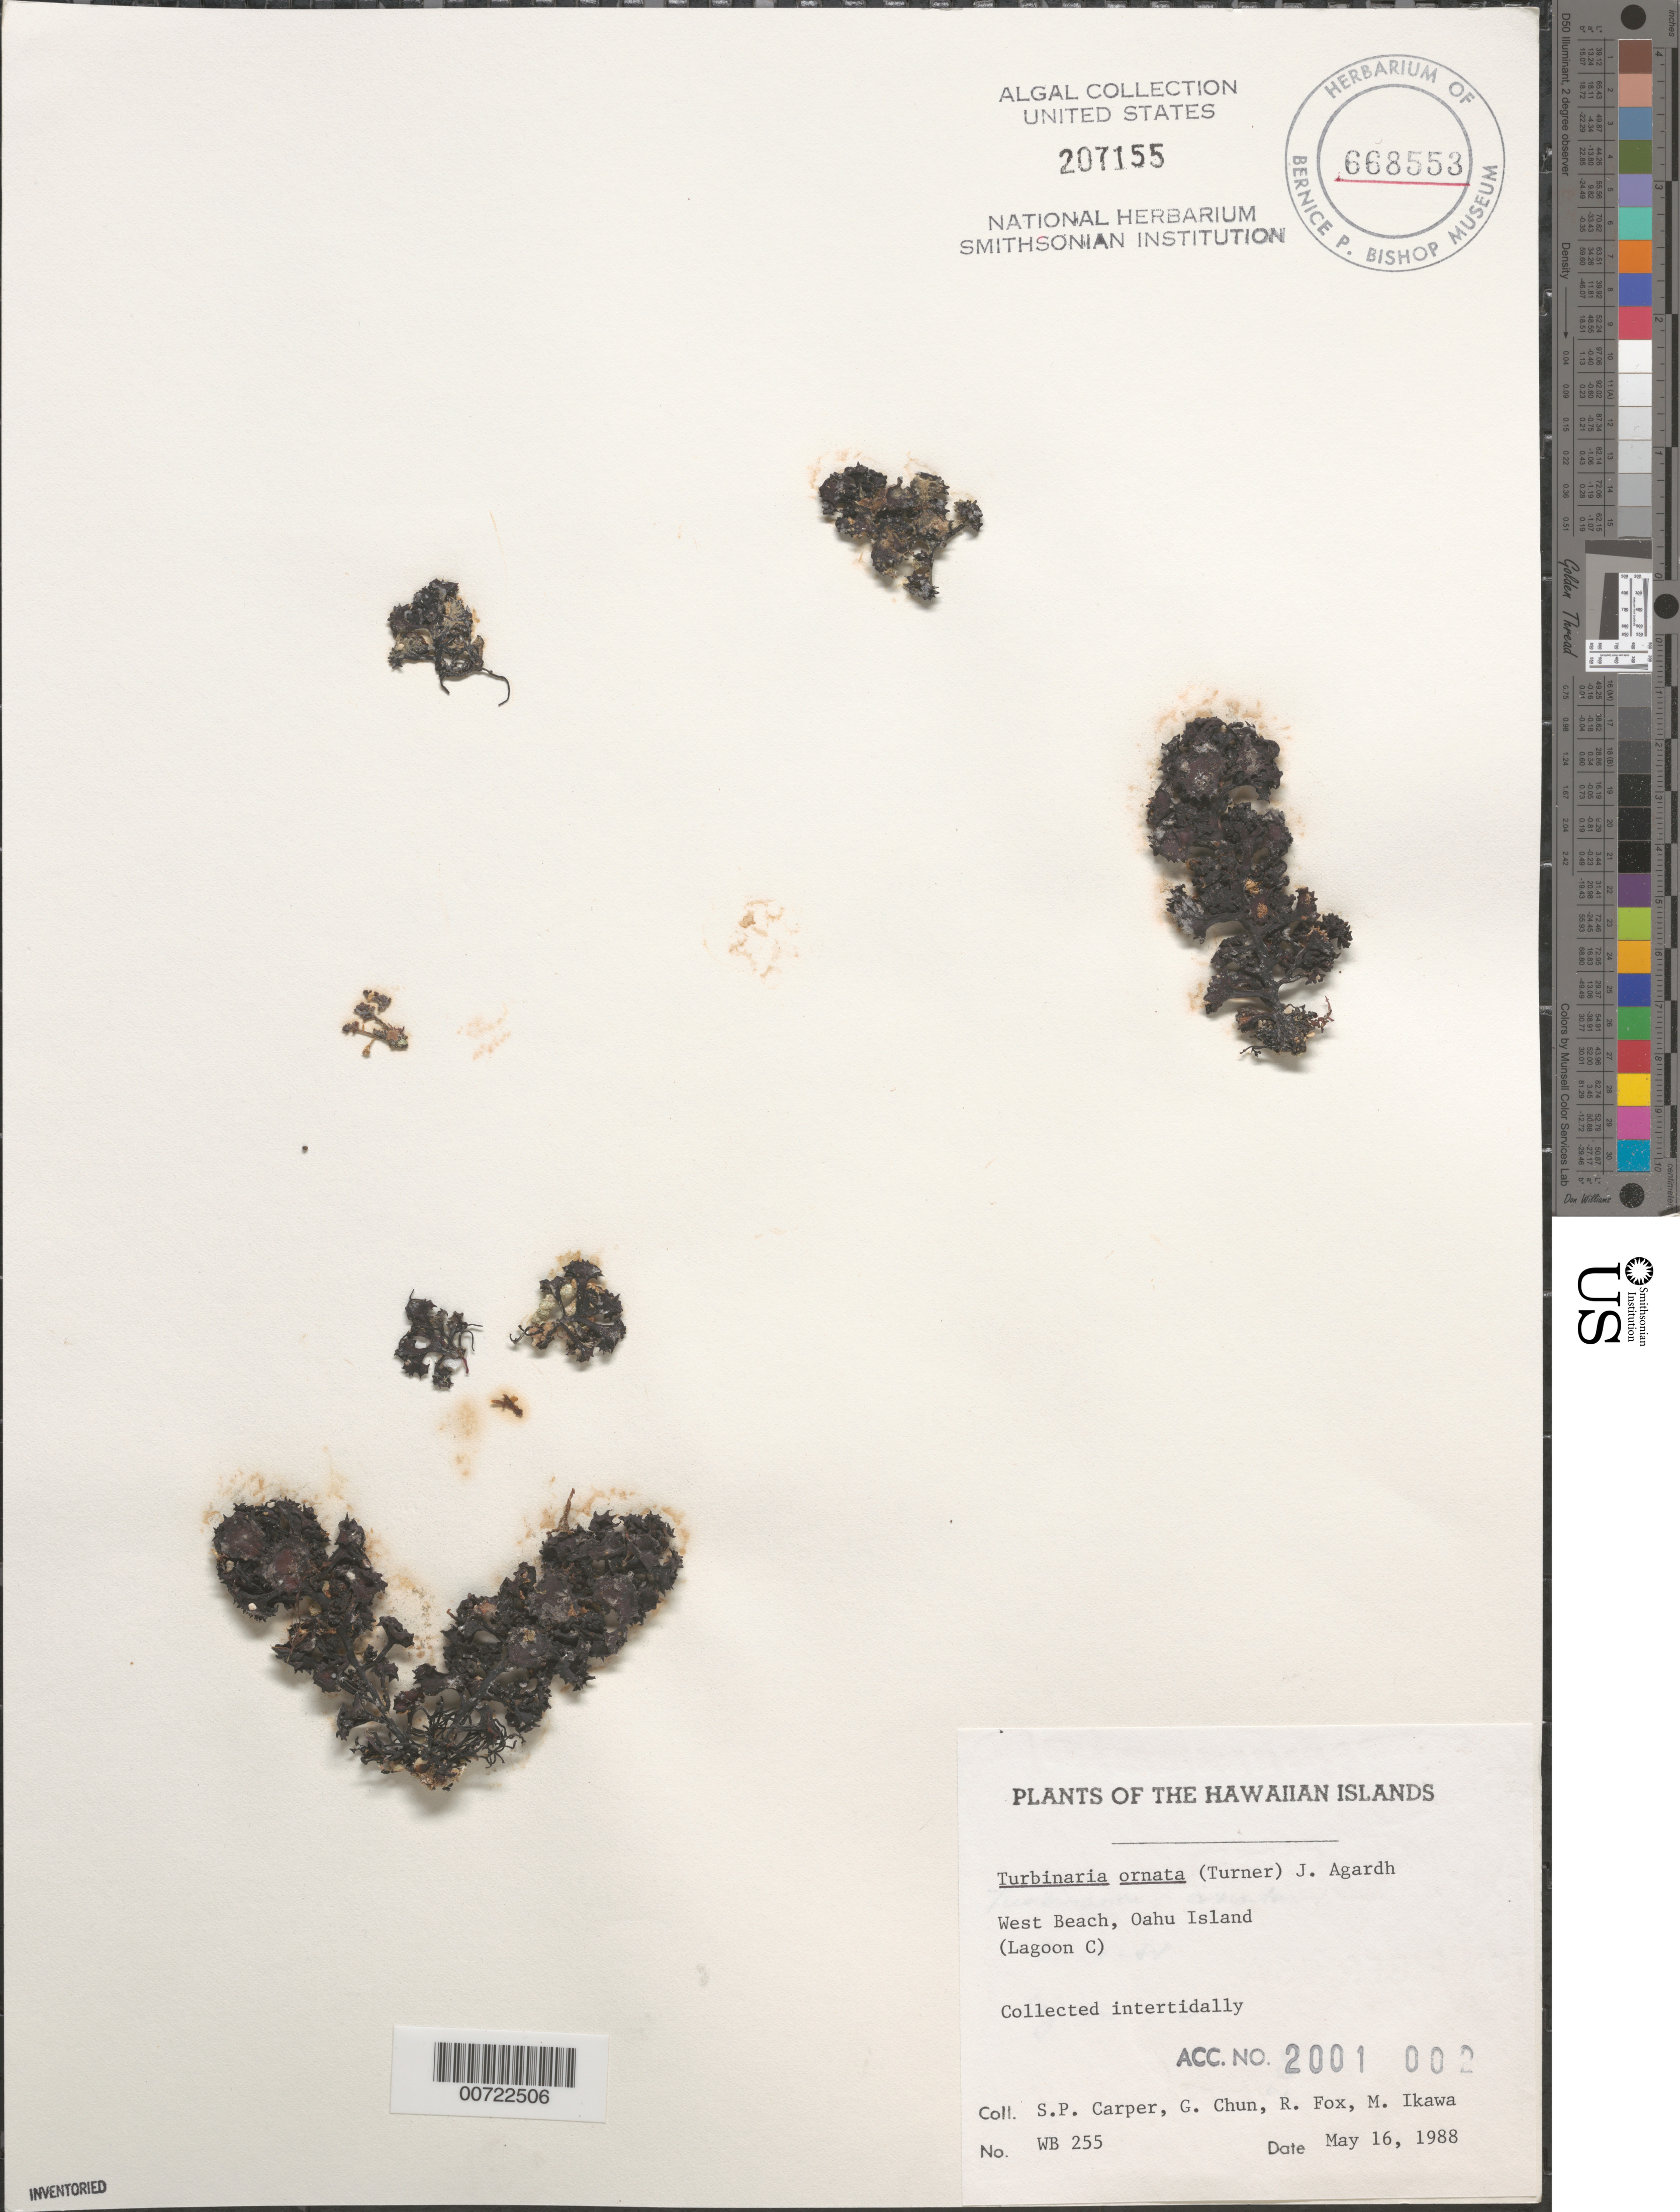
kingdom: Chromista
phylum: Ochrophyta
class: Phaeophyceae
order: Fucales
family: Sargassaceae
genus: Turbinaria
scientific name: Turbinaria ornata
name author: (Turner) J. Agardh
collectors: S. Carper, G. Chun, R. Fox & M. Ikawa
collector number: WB 255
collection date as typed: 16 May 1988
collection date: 1988-05-16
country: United States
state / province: Hawaii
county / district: Honolulu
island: Oahu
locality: West Beach (Lagoon C)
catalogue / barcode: US 207155